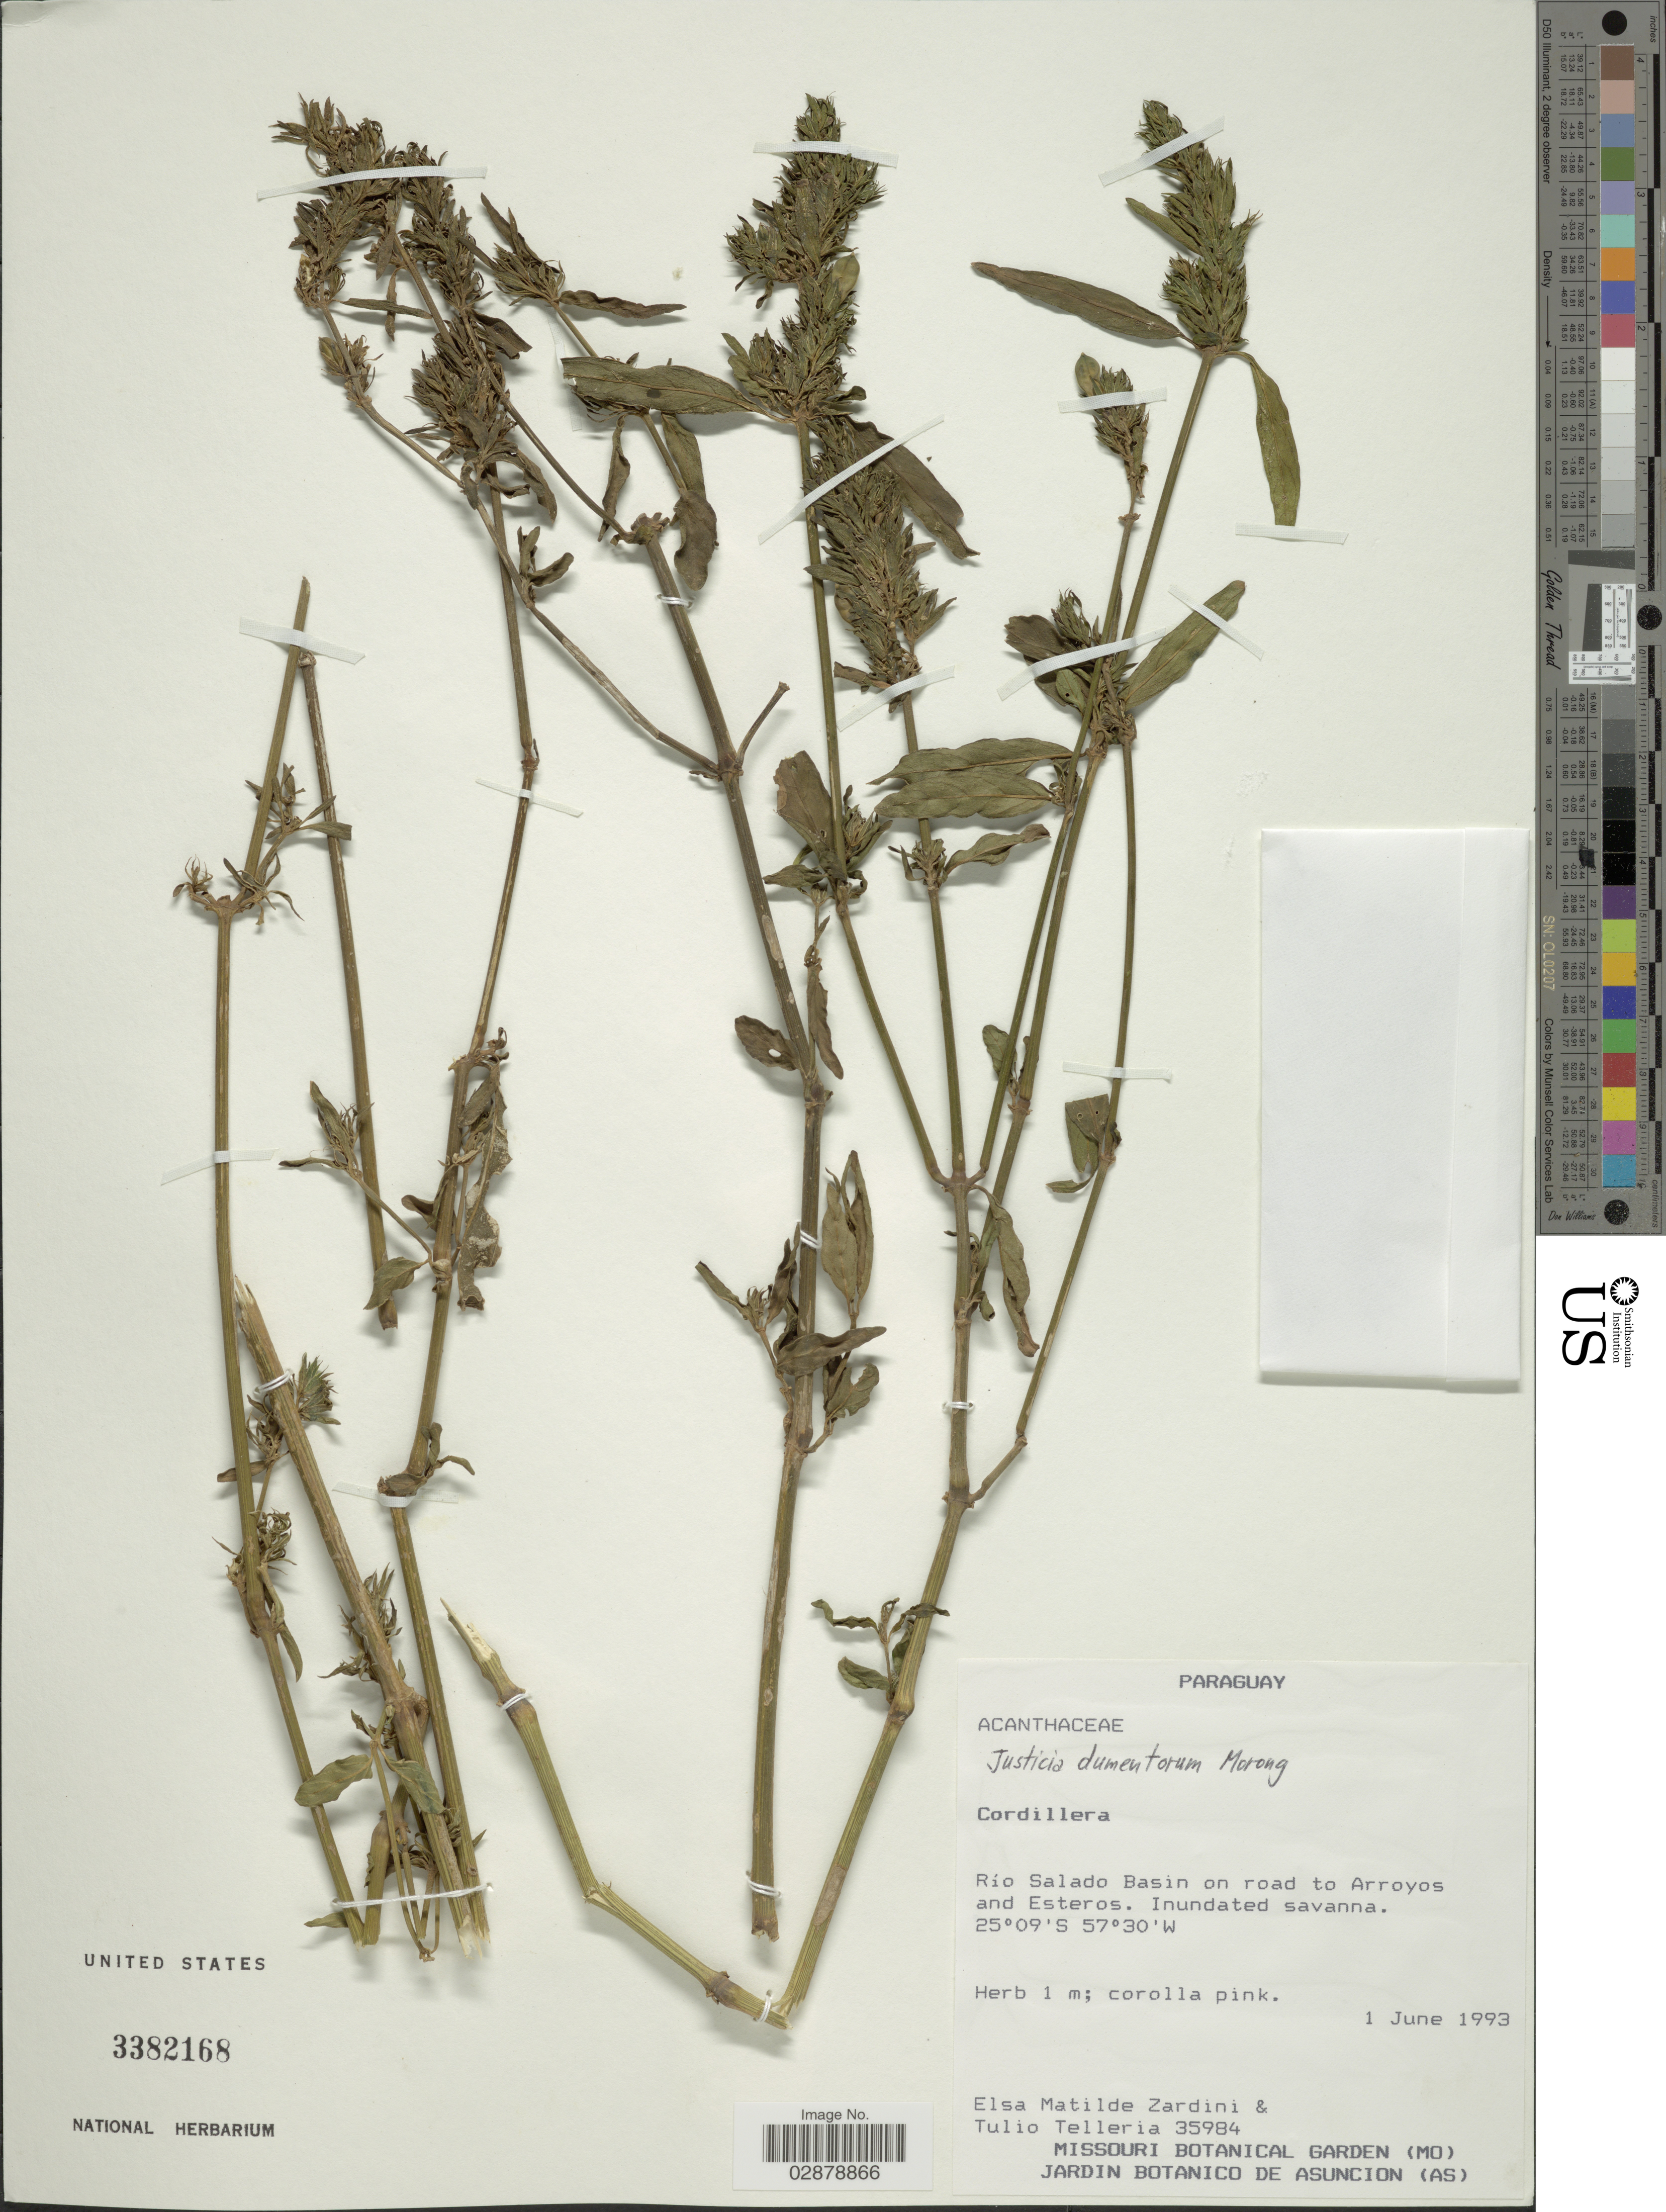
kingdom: Plantae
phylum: Tracheophyta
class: Magnoliopsida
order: Lamiales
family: Acanthaceae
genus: Justicia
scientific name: Justicia dumetorum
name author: Morong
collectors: E. M. Zardini & T. Telleria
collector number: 35984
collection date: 1993-06-01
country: Paraguay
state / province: Cordillera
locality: Río Salado Basin on road to Arroyos and Esteros.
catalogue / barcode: US 3382168